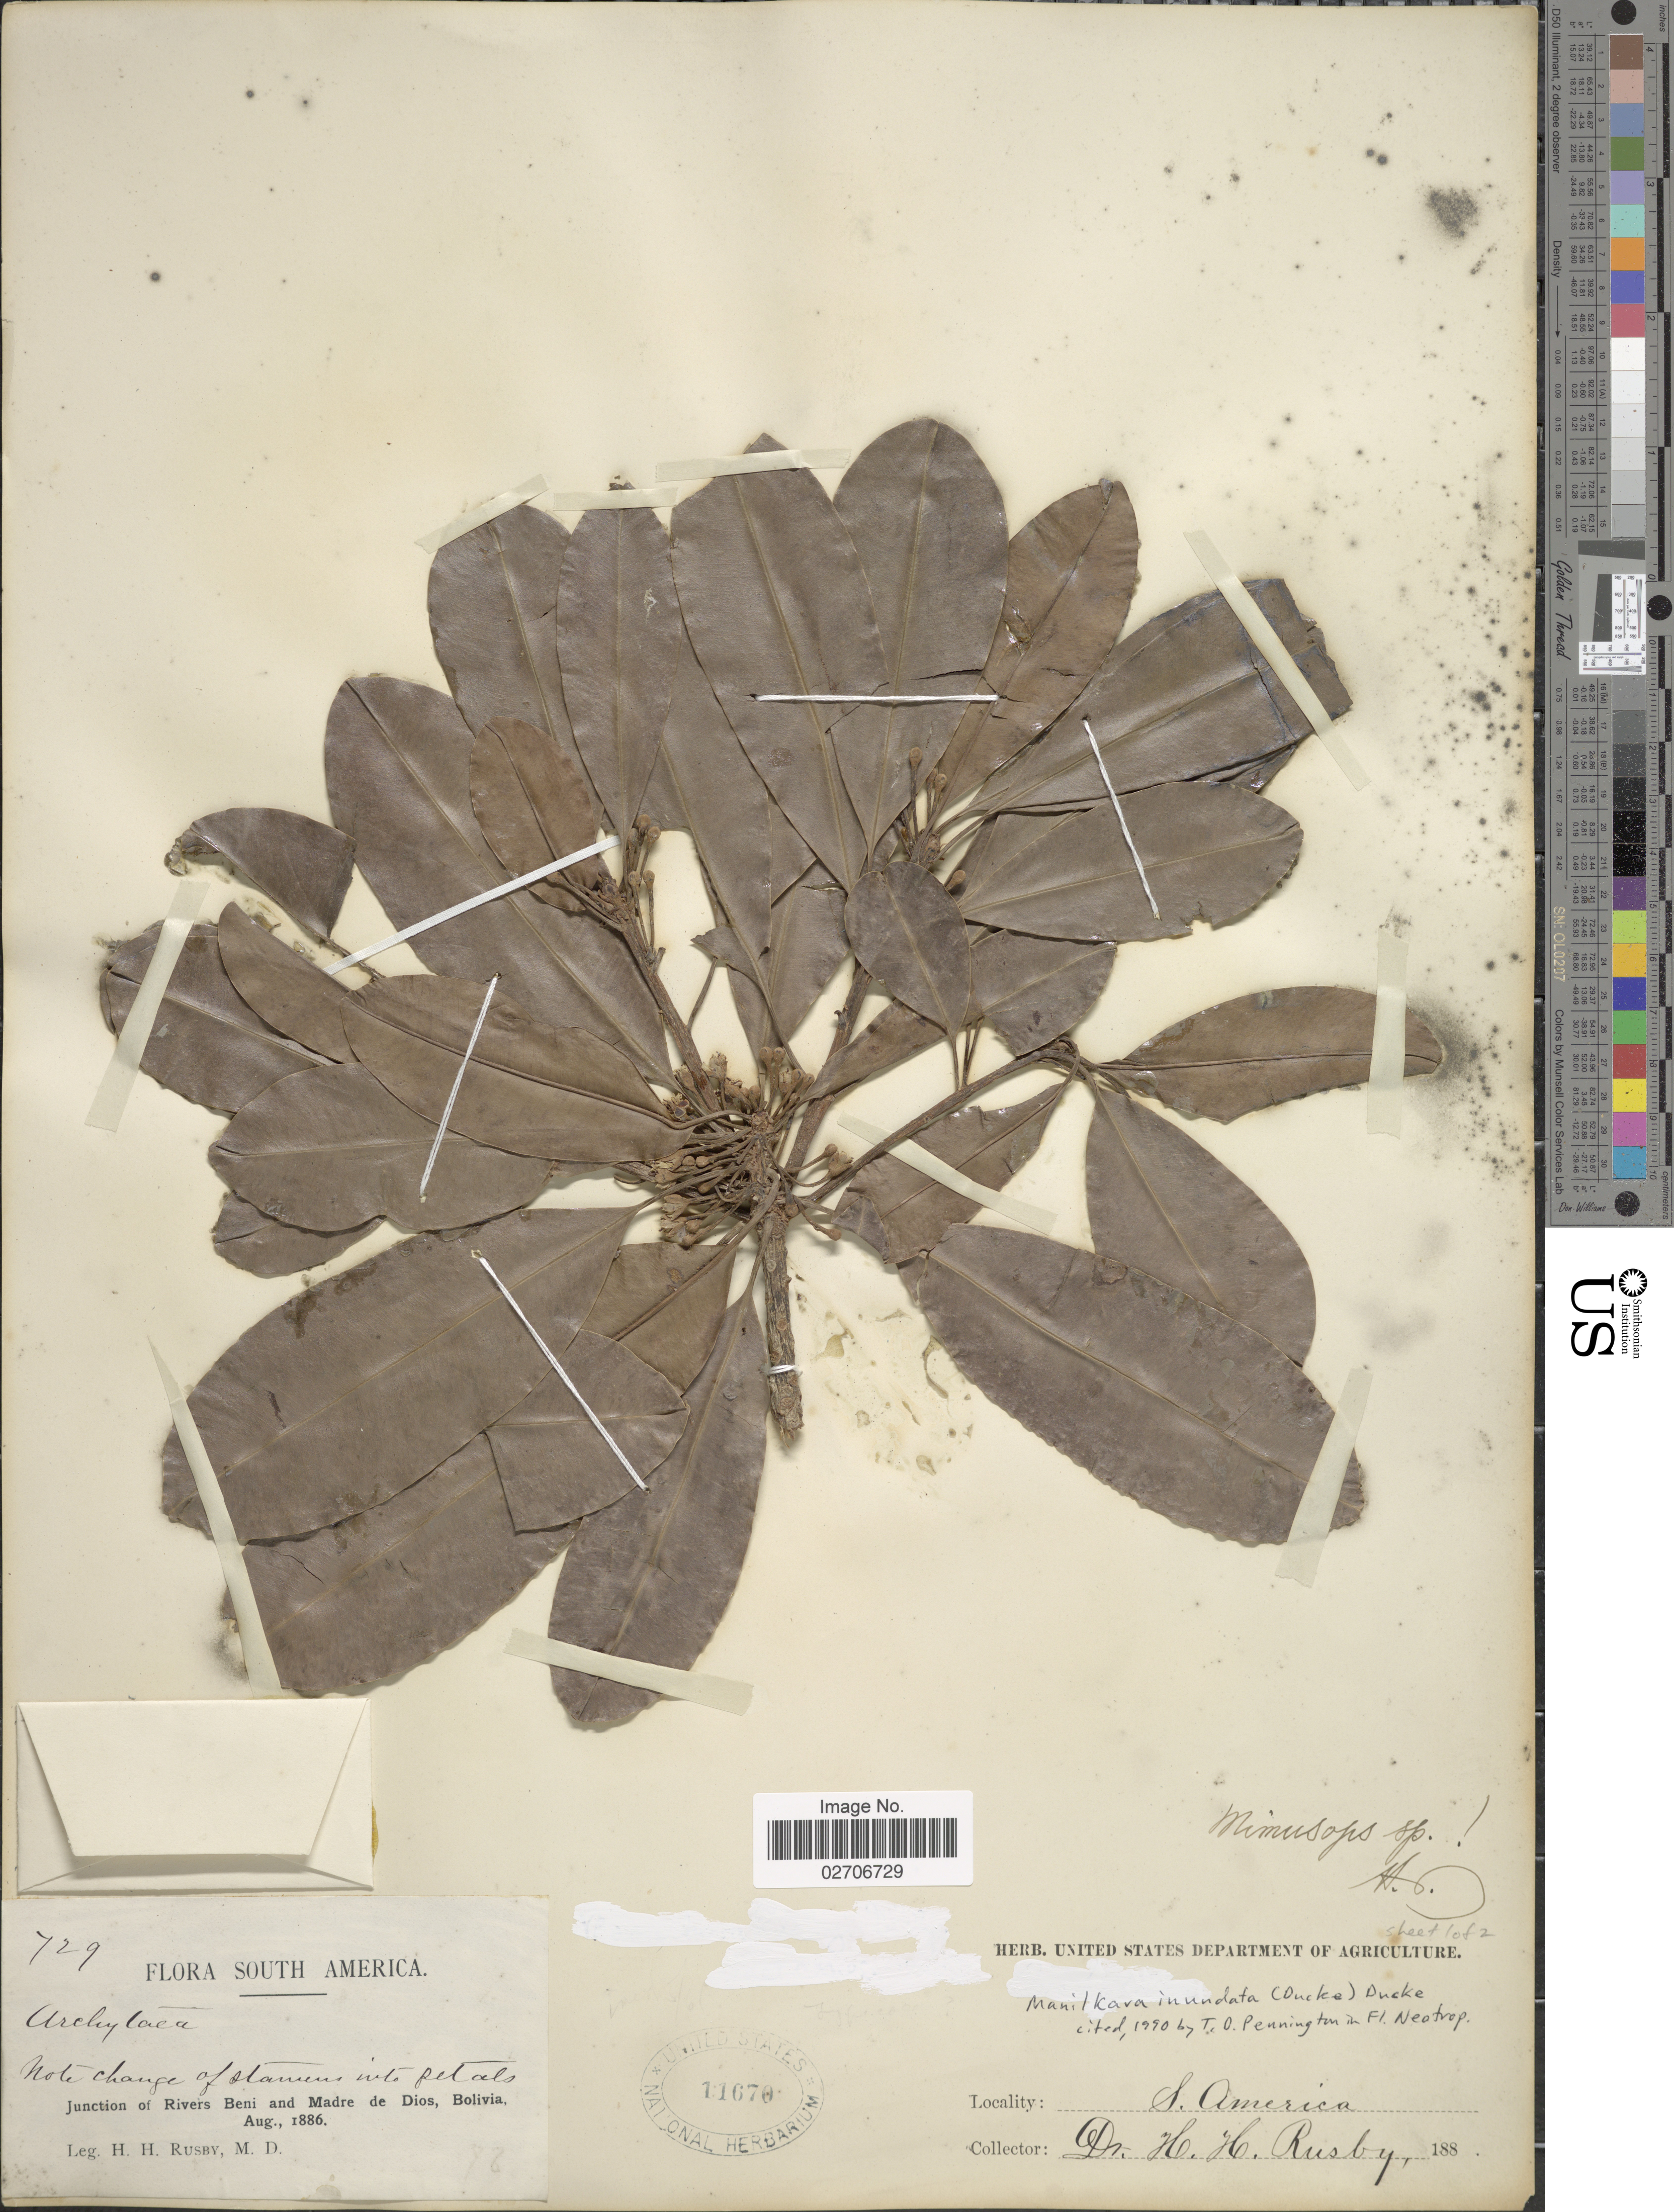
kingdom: Plantae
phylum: Tracheophyta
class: Magnoliopsida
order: Ericales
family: Sapotaceae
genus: Manilkara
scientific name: Manilkara inundata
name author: (Ducke) Ducke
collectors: H. H. Rusby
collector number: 729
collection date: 1886-08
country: Bolivia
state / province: Beni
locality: Junction of Rivers Beni and Madre de Dios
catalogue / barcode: US 11670